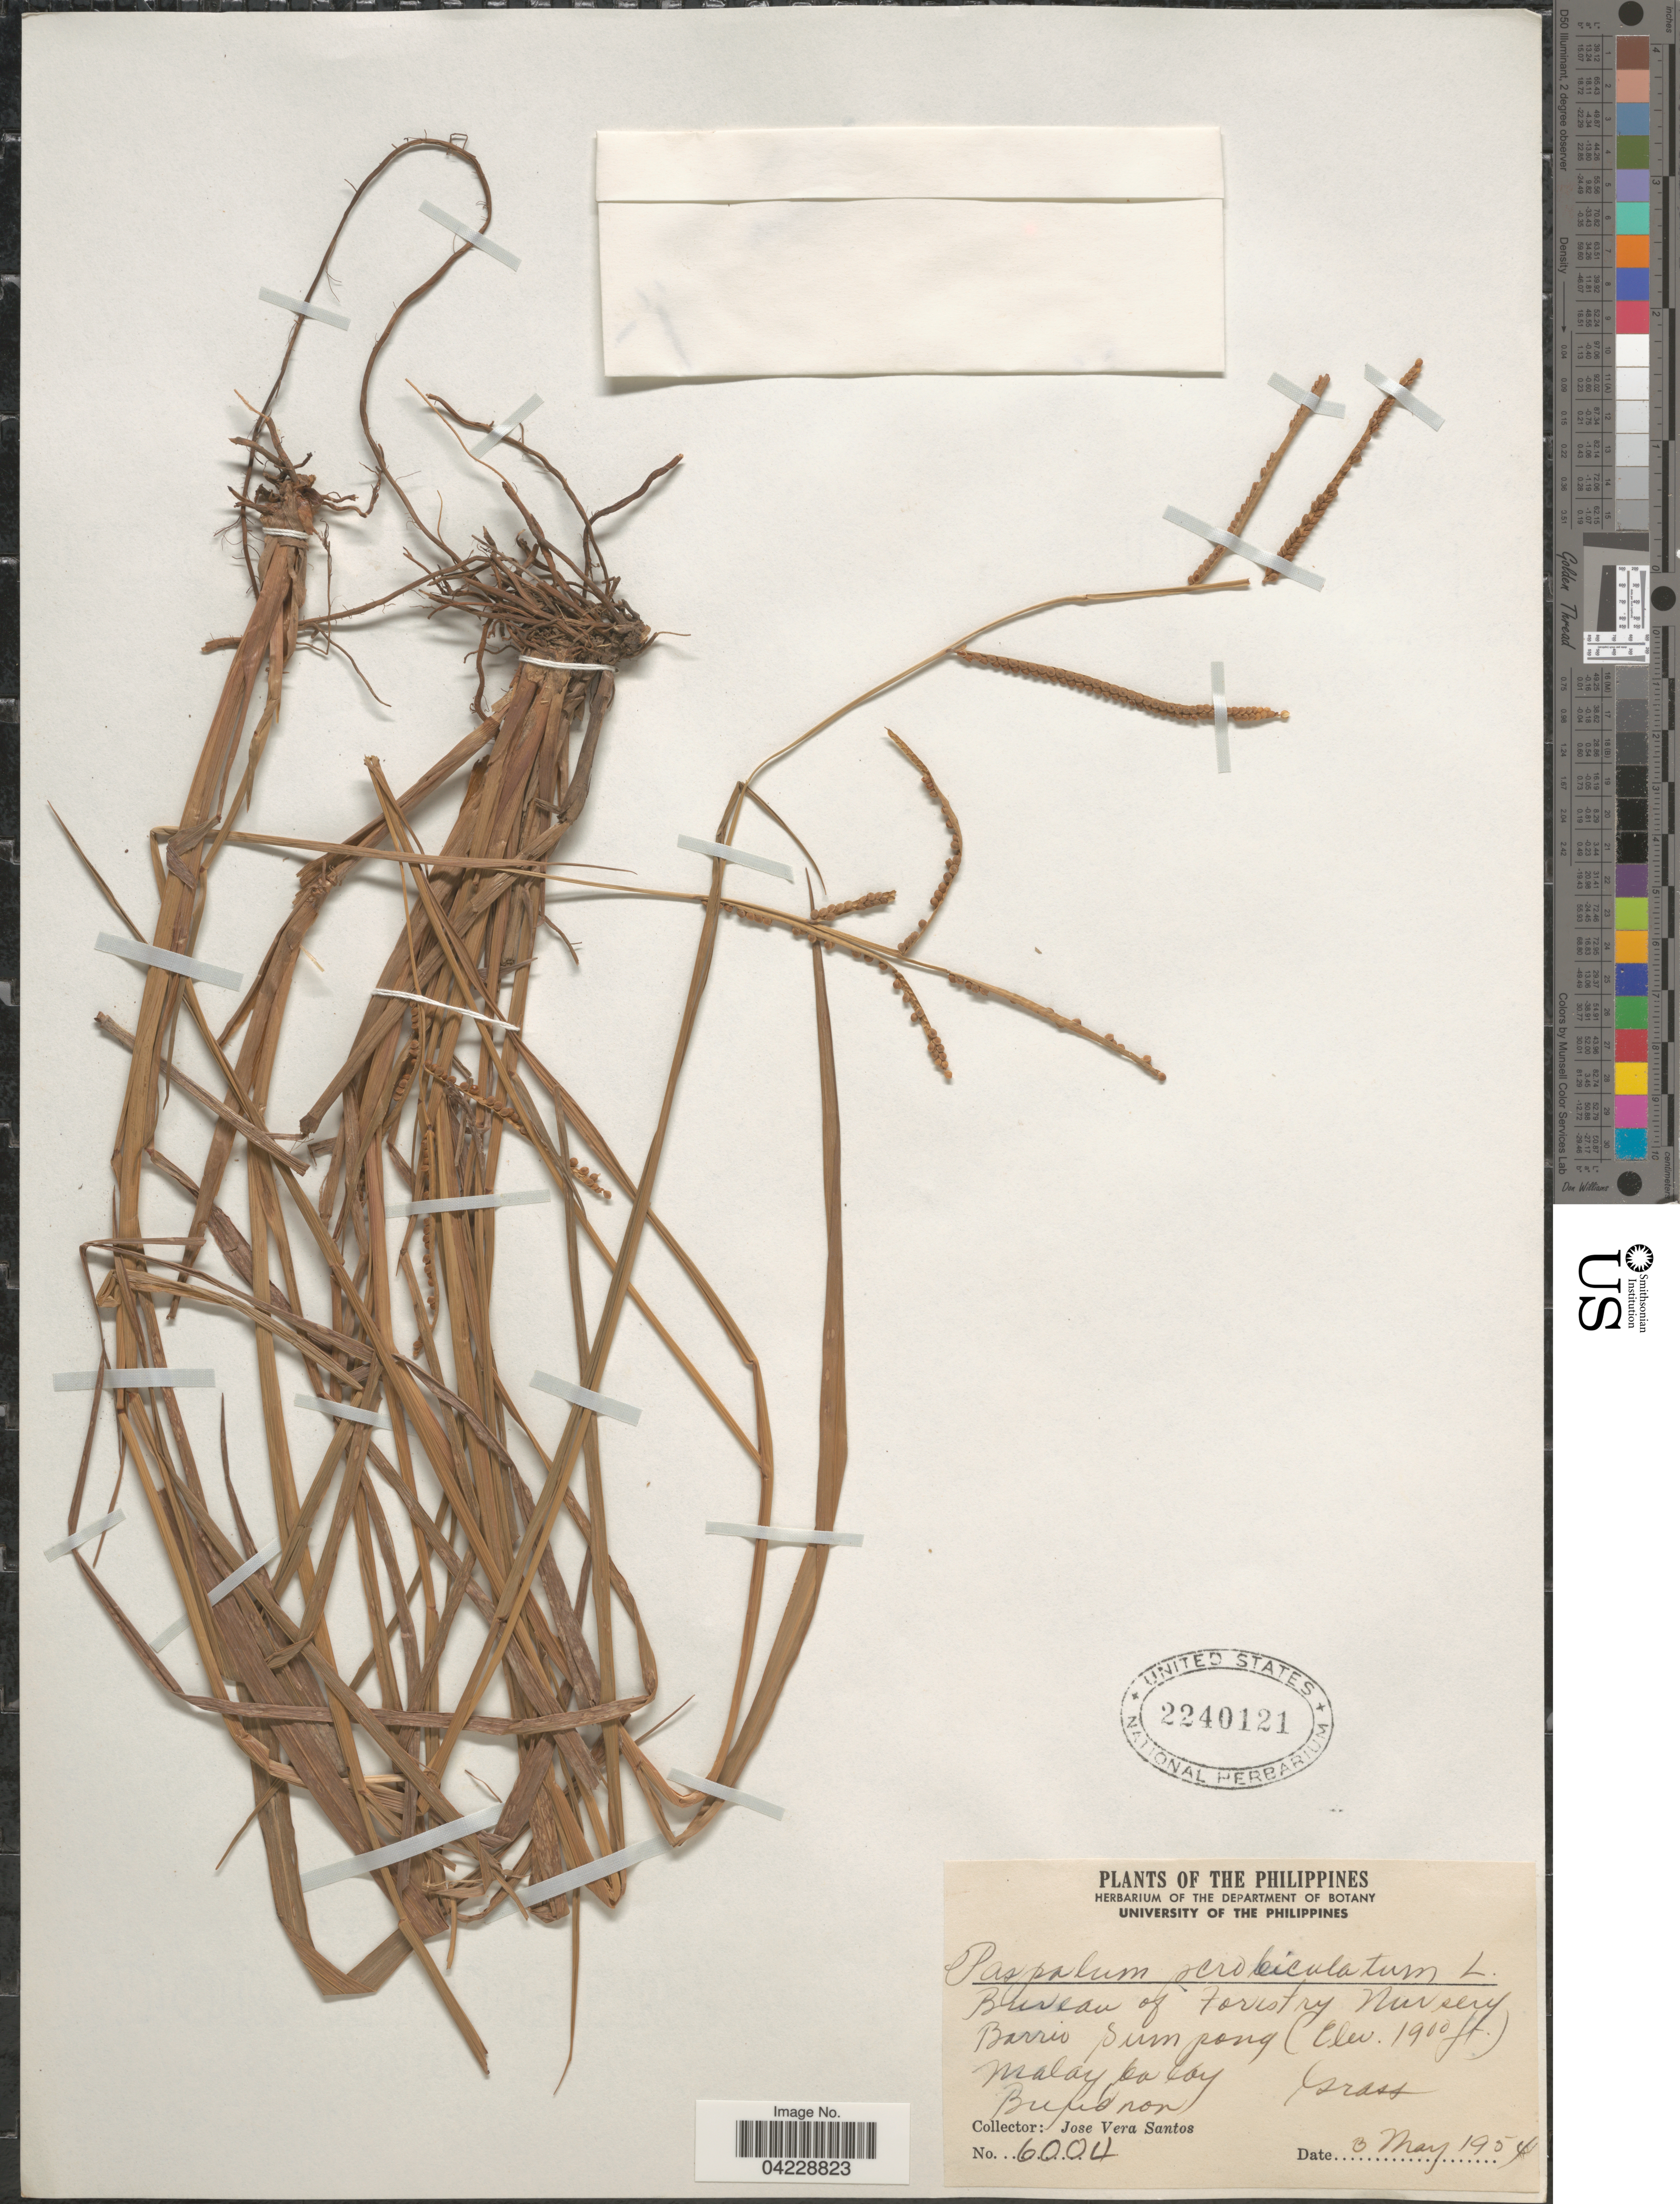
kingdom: Plantae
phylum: Tracheophyta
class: Liliopsida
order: Poales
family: Poaceae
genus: Paspalum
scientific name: Paspalum scrobiculatum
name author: L.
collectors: J. Vera Santos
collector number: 6004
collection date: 1954-05-03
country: Philippines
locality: Bureau of Forestry Nursery. Barrio Sumpong. Malaypalay. Bukidnon.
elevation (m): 579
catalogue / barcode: US 2240121